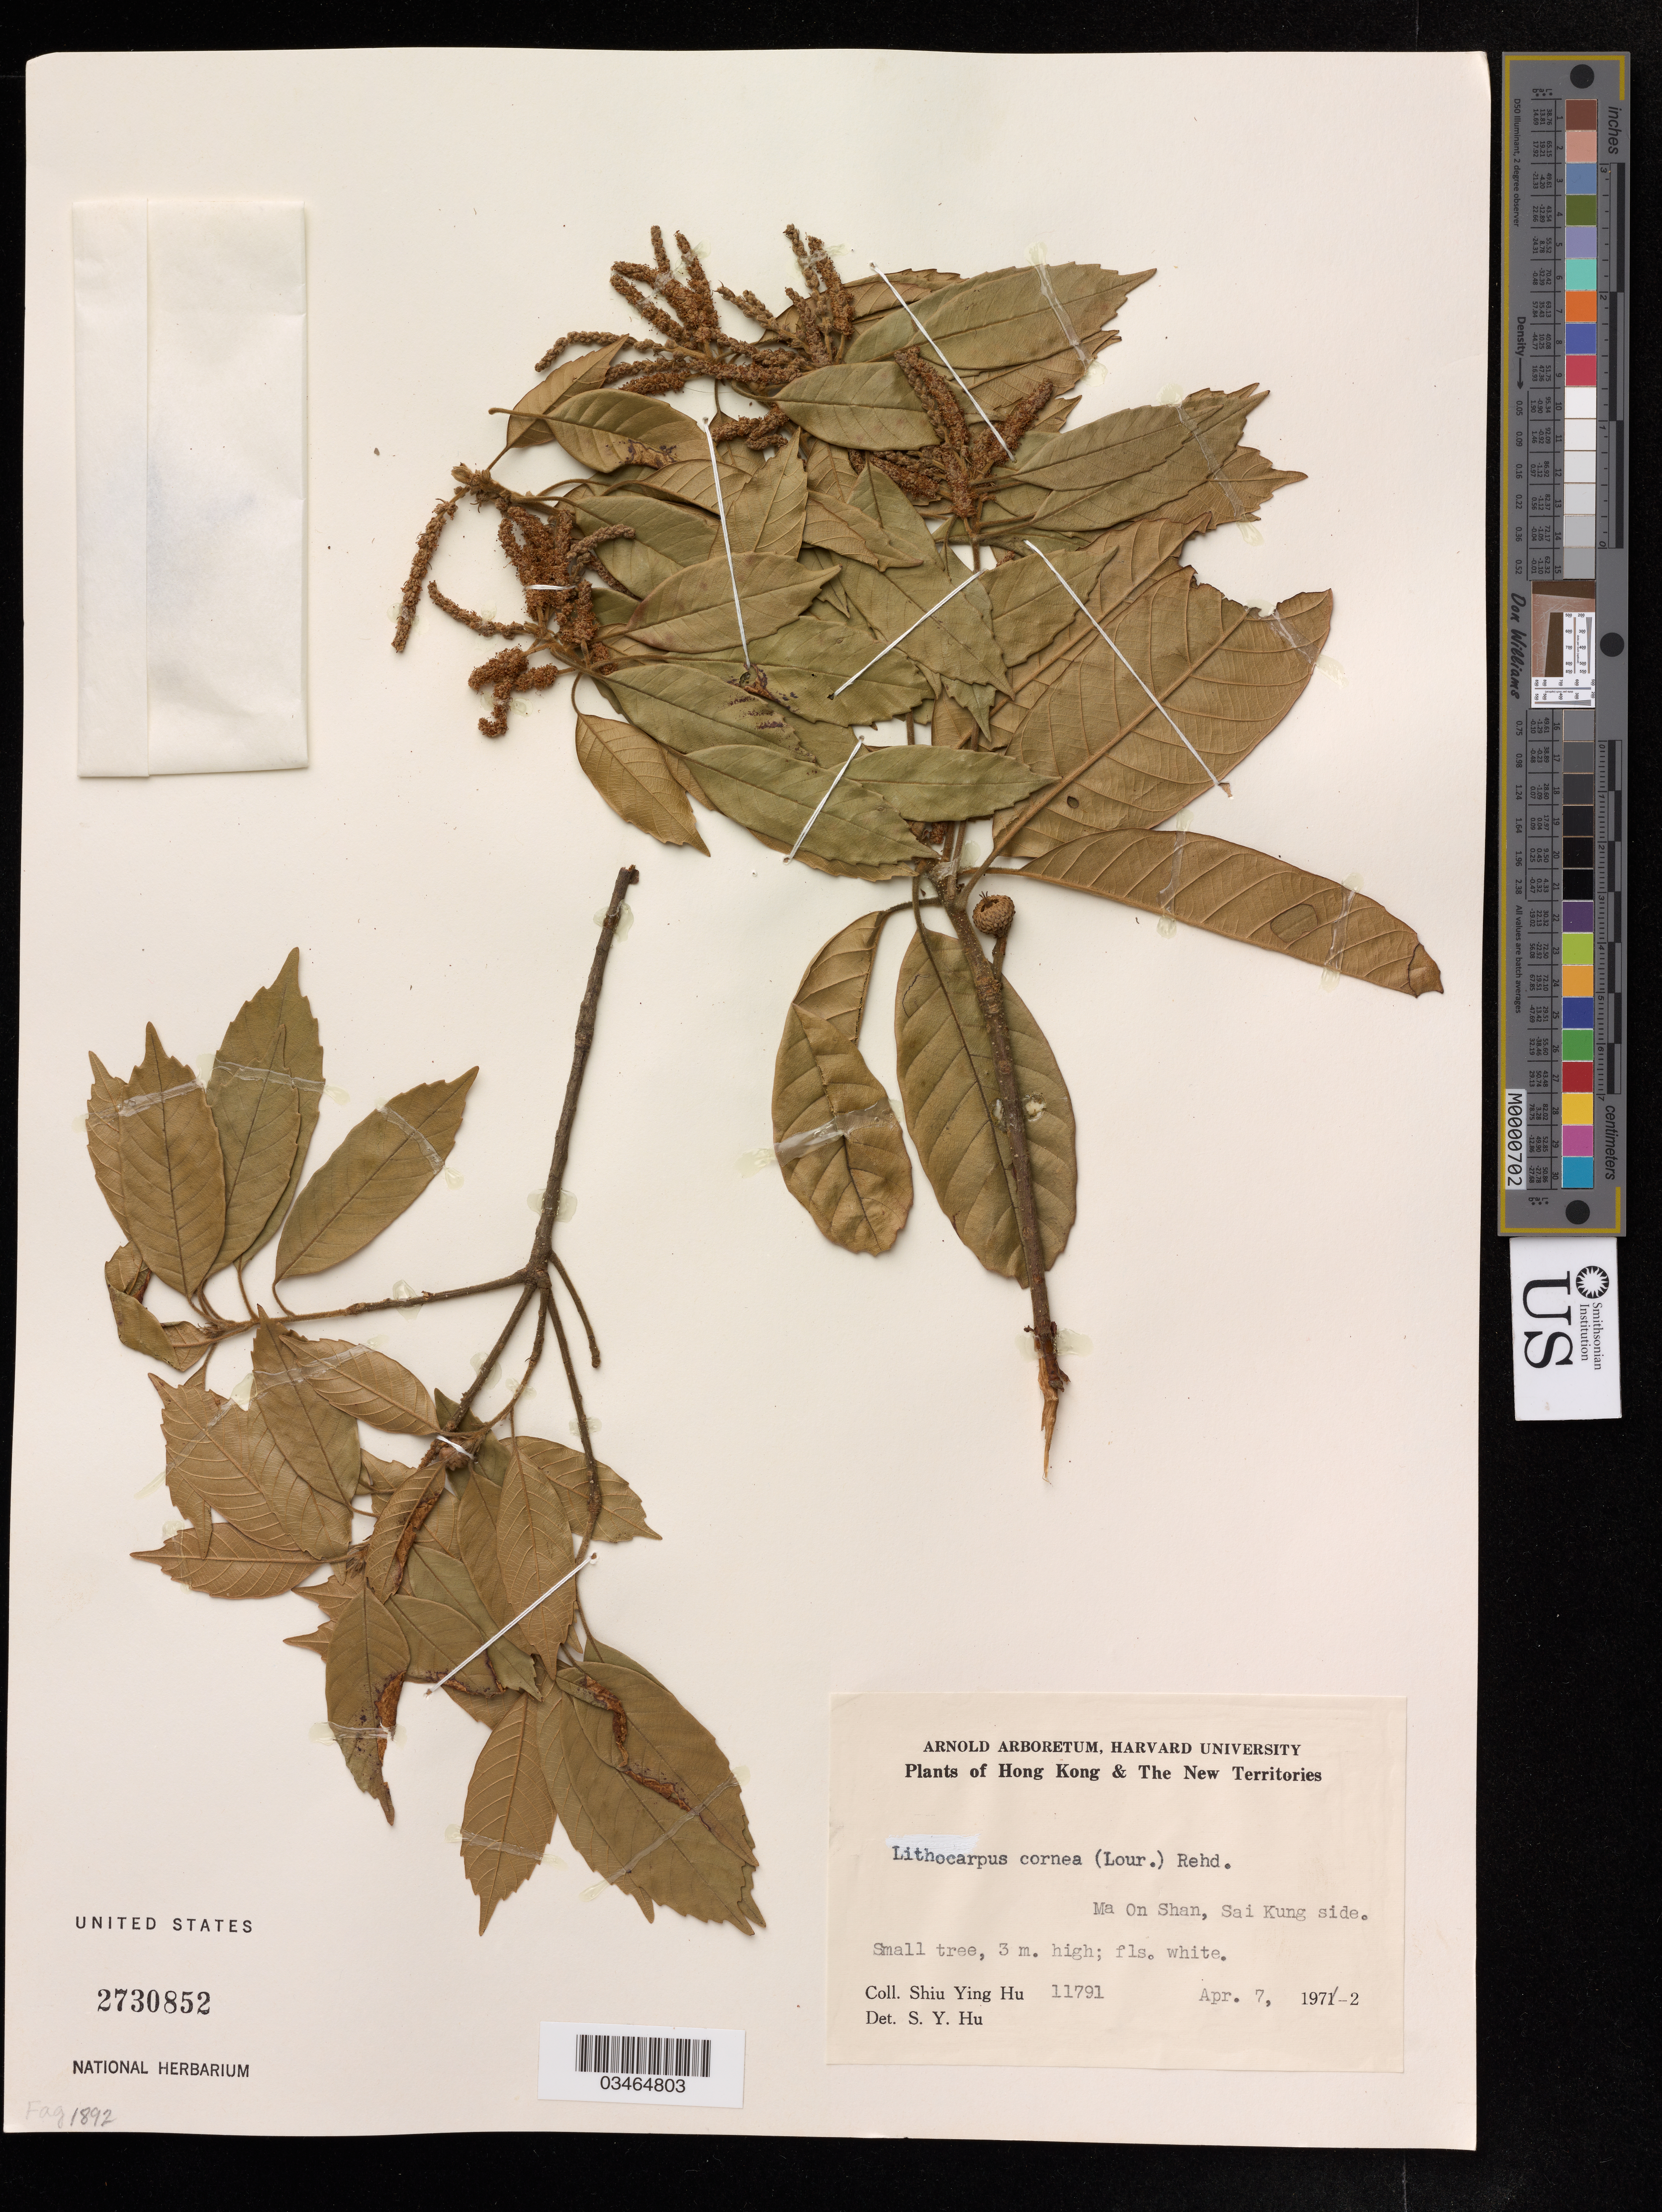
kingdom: Plantae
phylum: Tracheophyta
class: Magnoliopsida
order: Fagales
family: Fagaceae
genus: Lithocarpus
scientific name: Lithocarpus corneus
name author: (Lour.) Rehder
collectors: S. Y. Hu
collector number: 11791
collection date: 1972-04-07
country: China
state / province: Hong Kong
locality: The New Territories, Ma On Shan, Sai Kung side.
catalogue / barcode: US 2730852